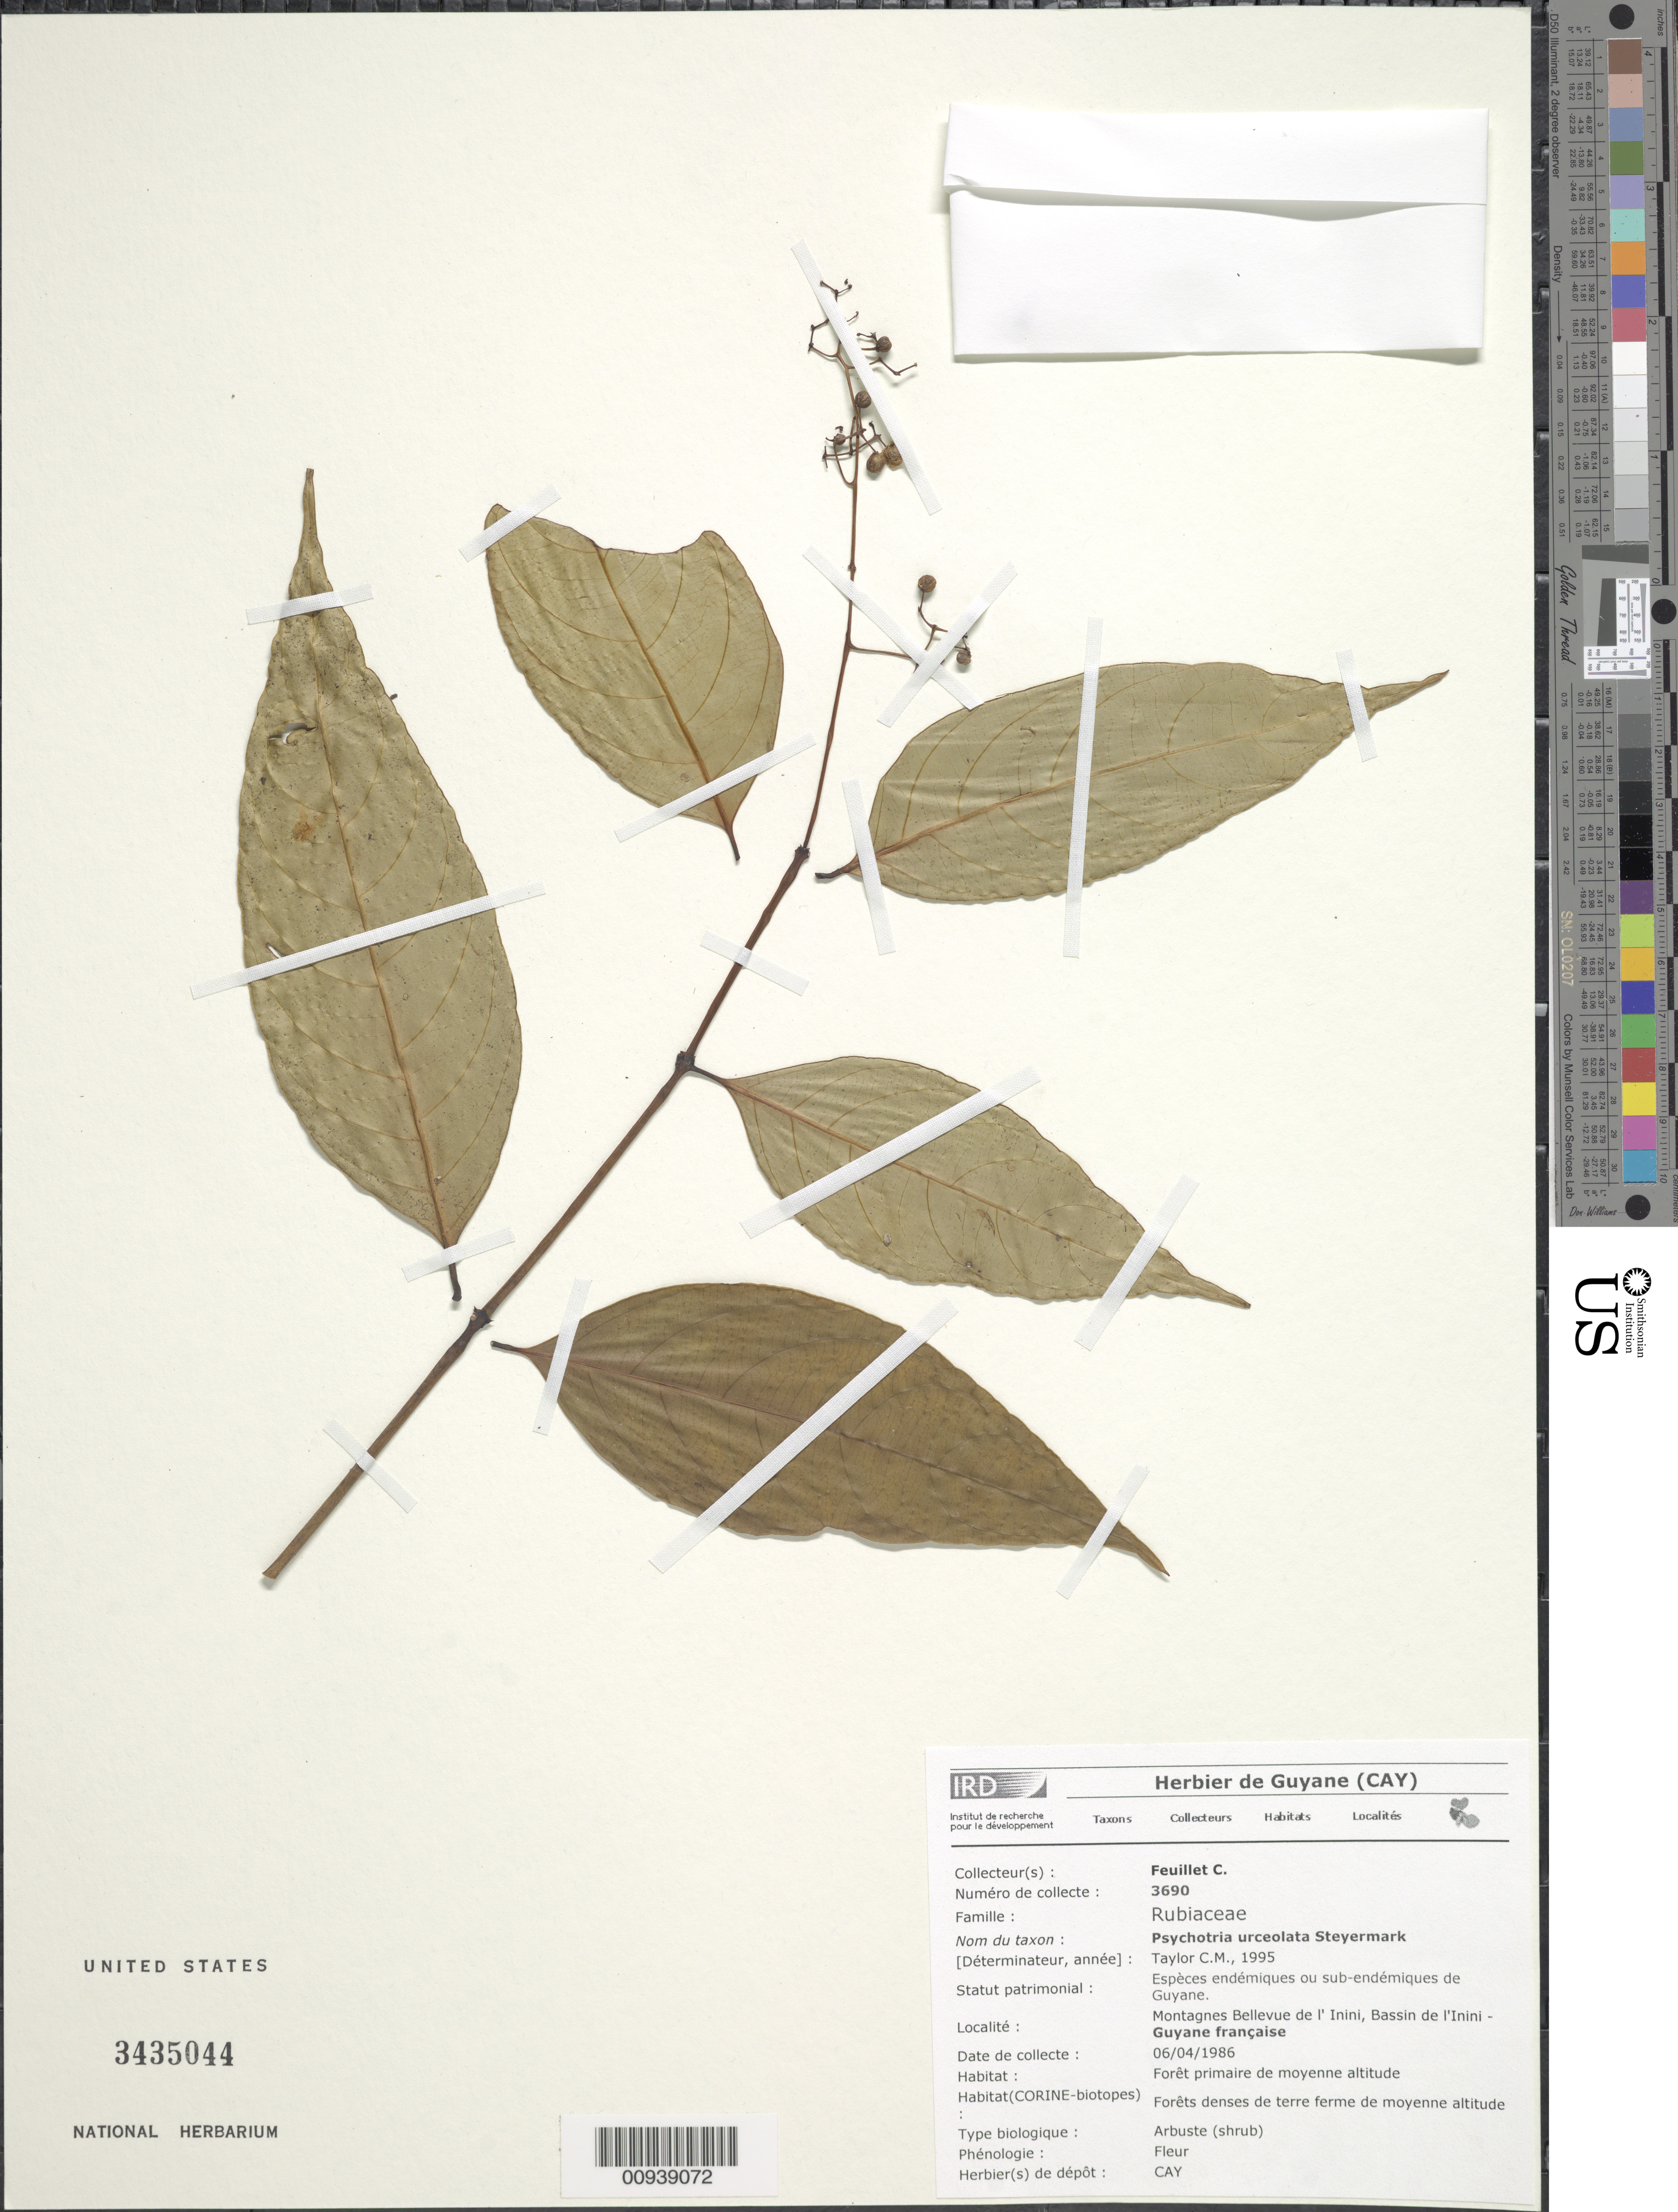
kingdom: Plantae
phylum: Tracheophyta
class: Magnoliopsida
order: Gentianales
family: Rubiaceae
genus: Palicourea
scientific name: Palicourea deflexa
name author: (DC.) Borhidi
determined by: Kirkbride, J. H., Jr.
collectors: C. Feuillet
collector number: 3690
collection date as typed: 6-Apr-86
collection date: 1986-04-06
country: French Guiana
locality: Montagnes Bellevue de l'Inini, Bassin de l'Inini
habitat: Forêts denses de terre ferme de moyenne altitude; forêt primaire de moyenne altitude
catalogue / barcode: US 3435044